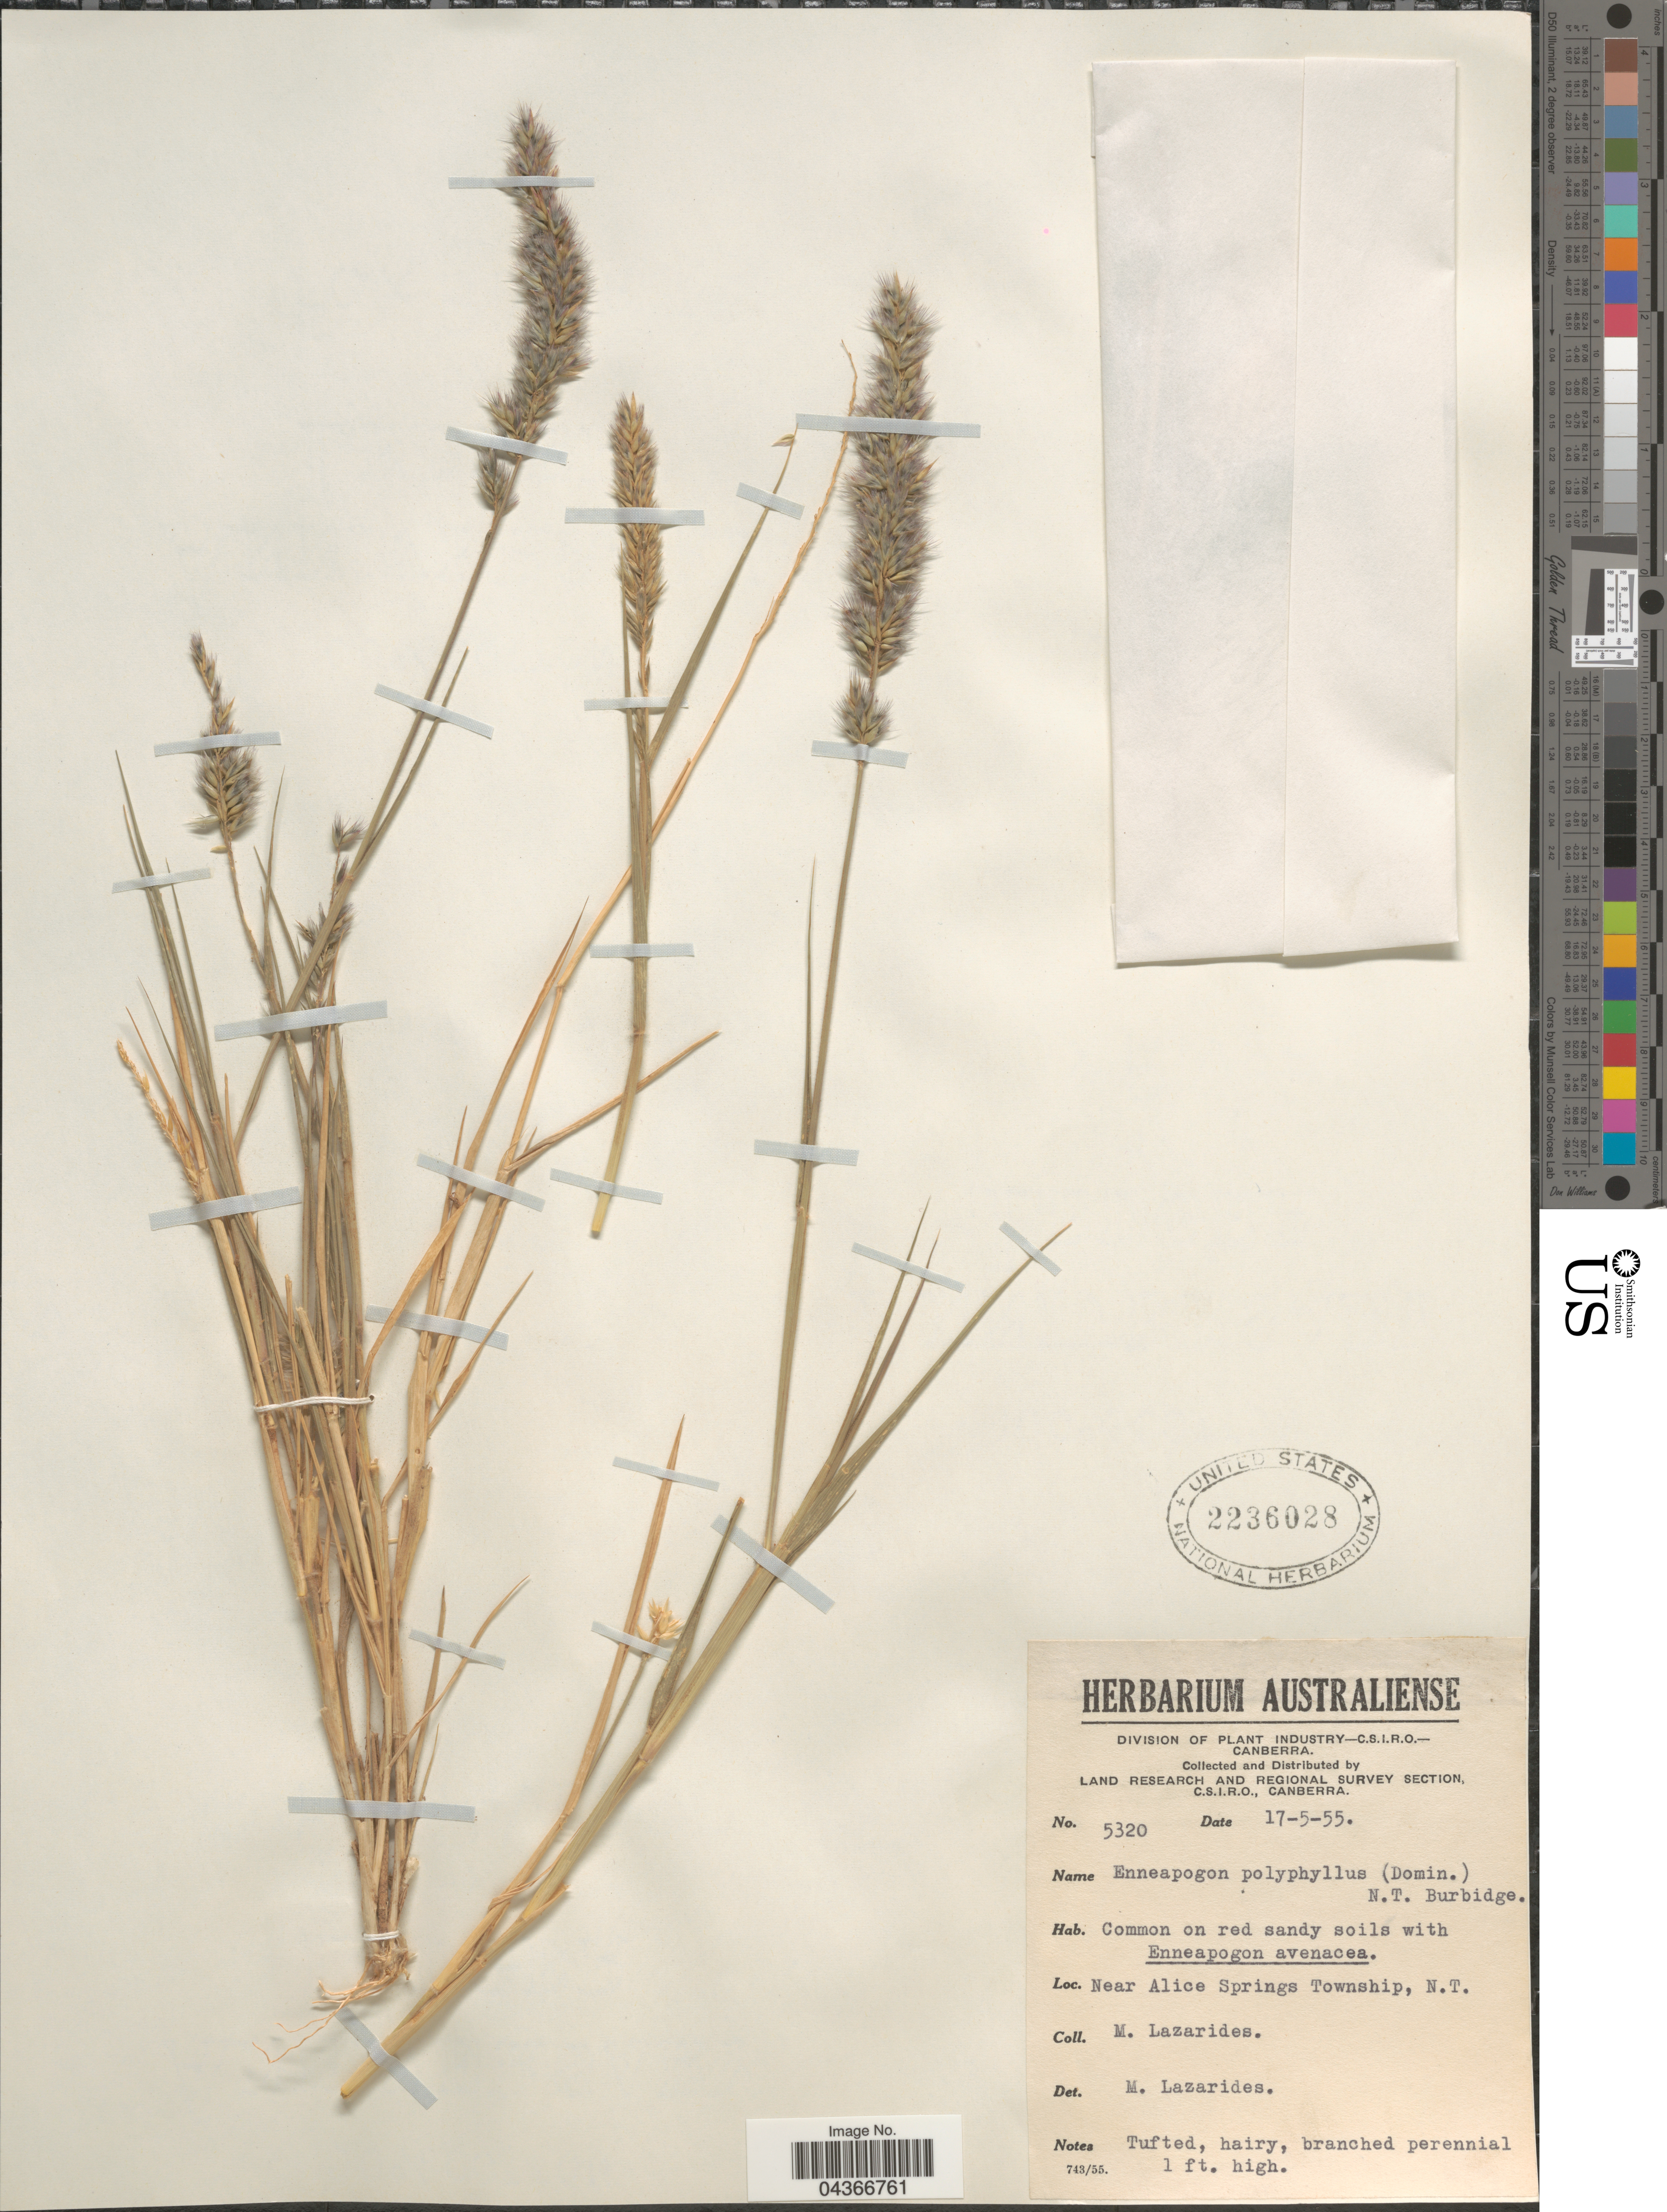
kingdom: Plantae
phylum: Tracheophyta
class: Liliopsida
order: Poales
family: Poaceae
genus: Enneapogon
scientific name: Enneapogon polyphyllus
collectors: M. Lazarides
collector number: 5320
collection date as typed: Transcribed d/m/y: 17/5/55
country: Australia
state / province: Northern Territory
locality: Land Research and Regional Survey Section. Near Alice Springs Township, N.T.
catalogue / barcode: US 2236028